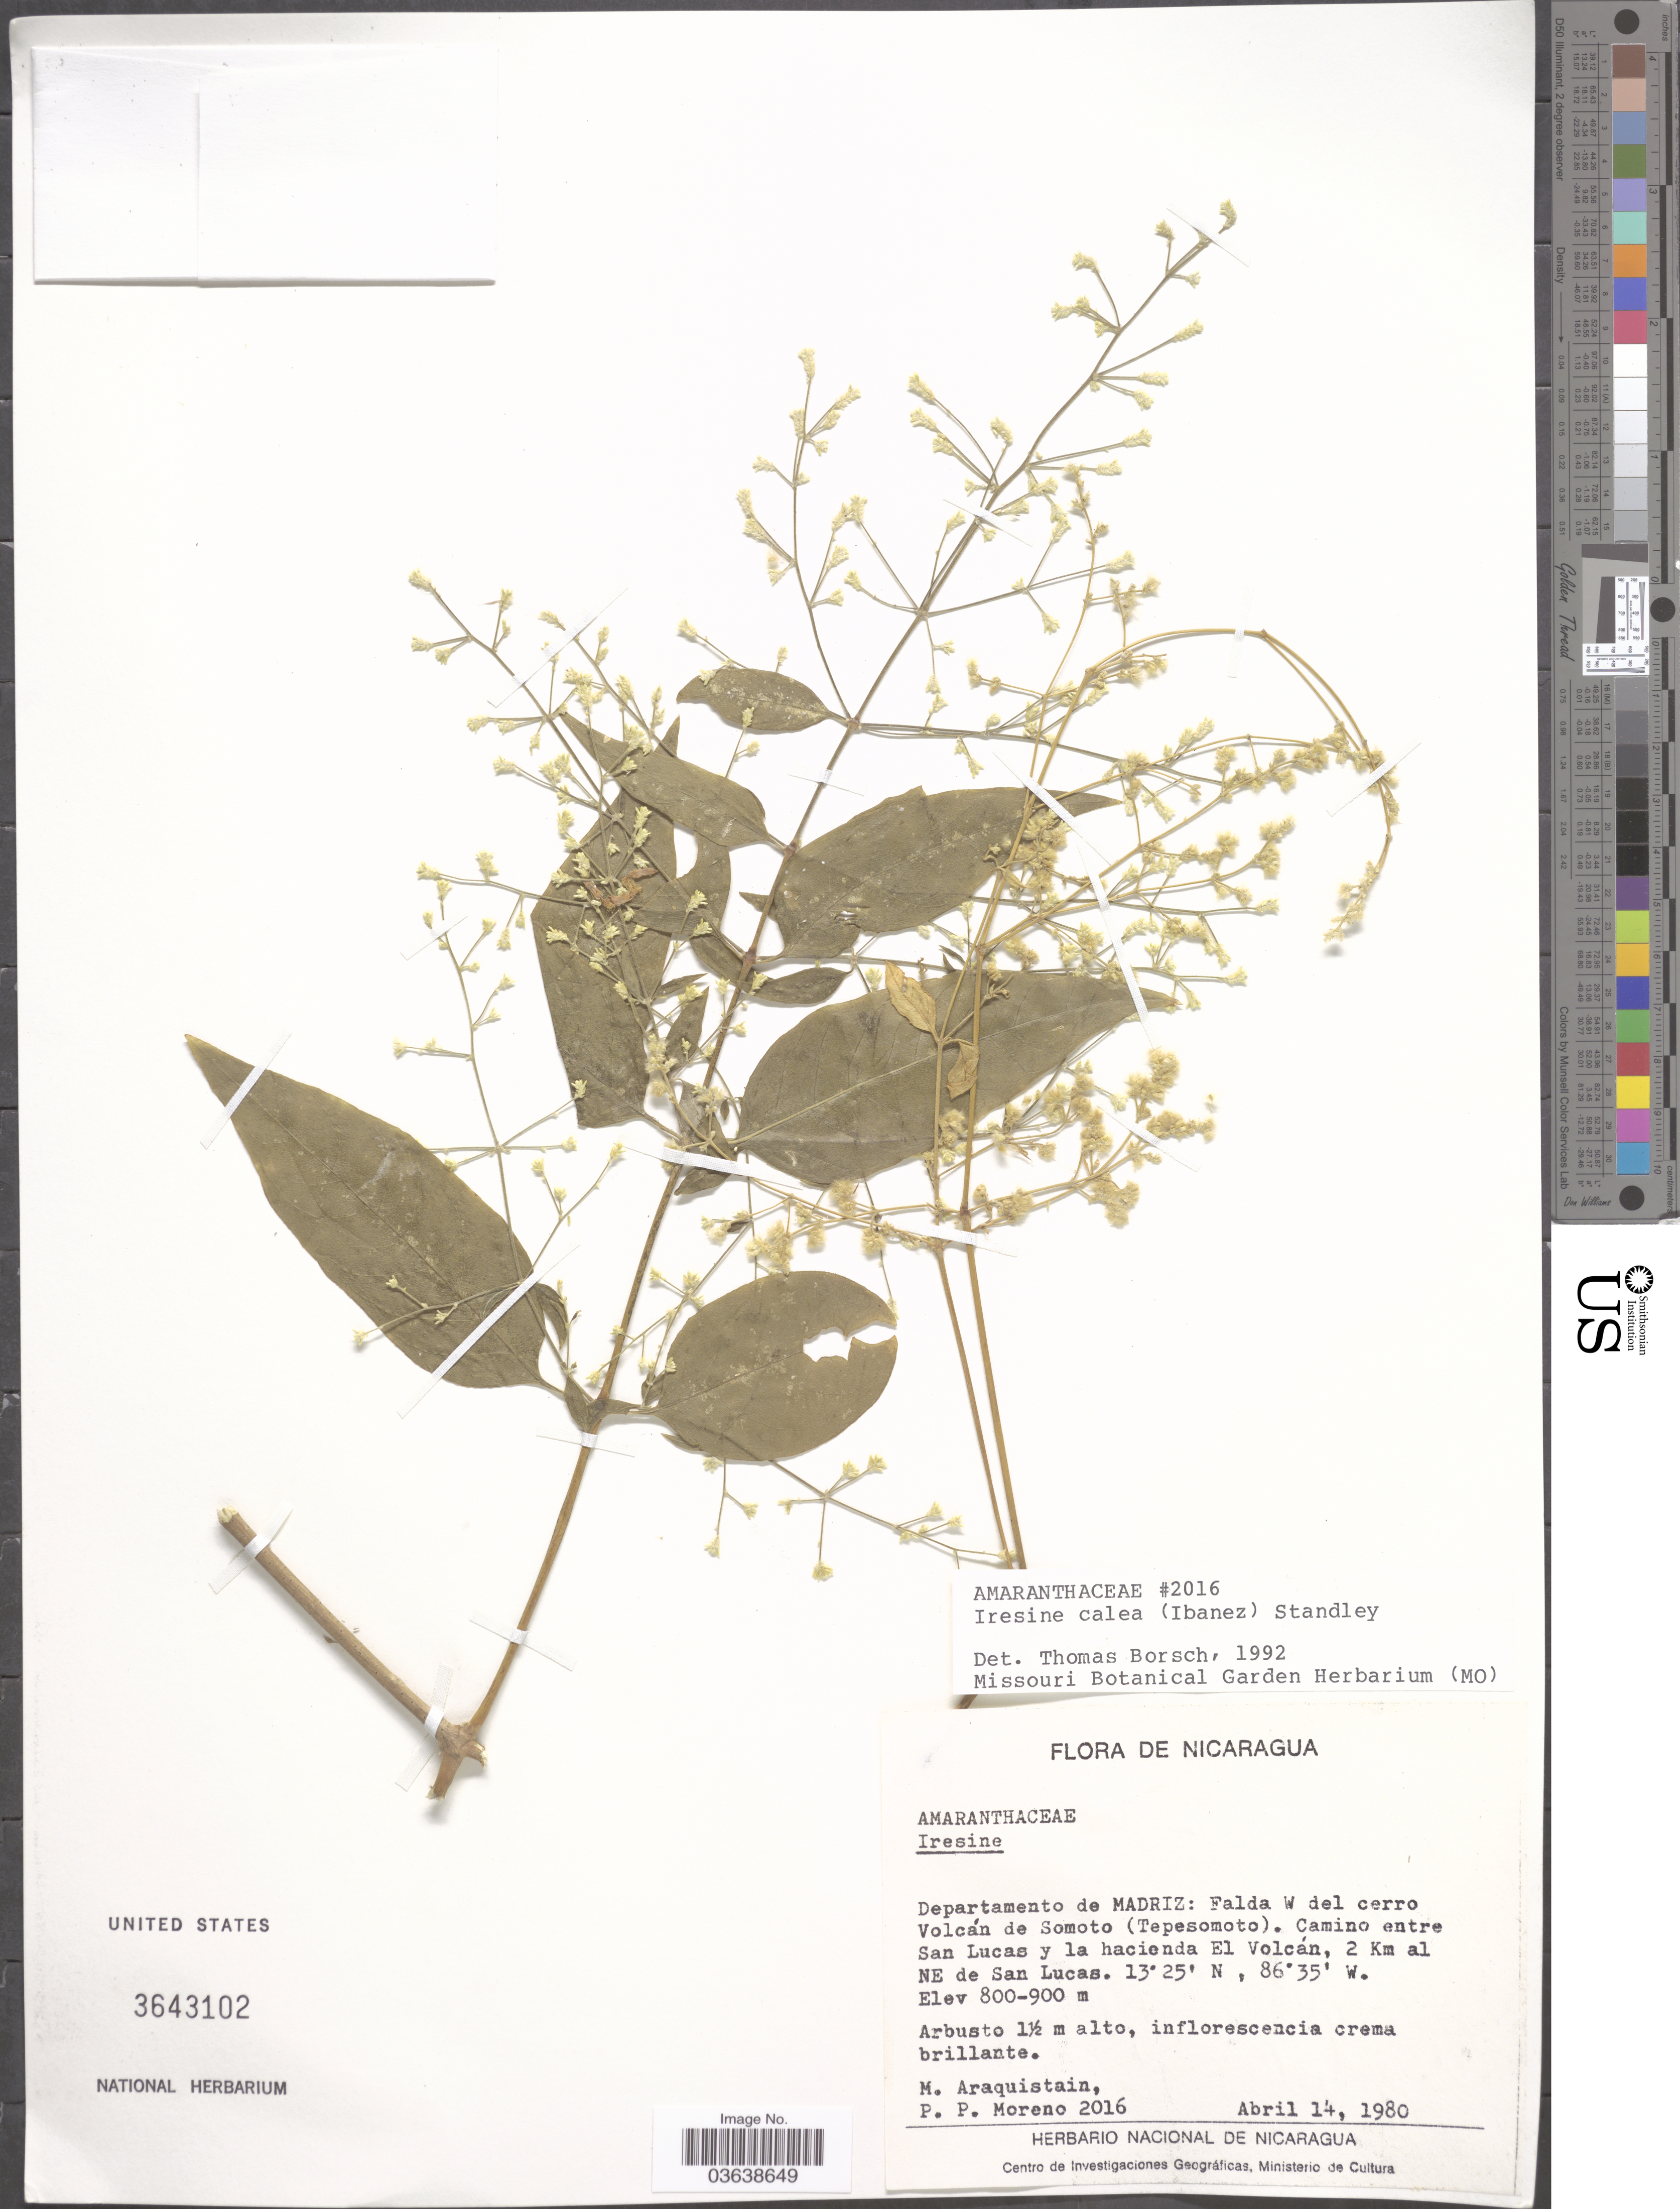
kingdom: Plantae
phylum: Tracheophyta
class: Magnoliopsida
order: Caryophyllales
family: Amaranthaceae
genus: Iresine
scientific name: Iresine calea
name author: (Ibáñez) Standl.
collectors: M. Araquistain & P. Moreno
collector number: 2016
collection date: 1980-04-14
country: Nicaragua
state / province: Madriz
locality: Departamento de Madriz: Falda W del cerro Volcán de Somoto (Tepesomoto). Camino entre San Lucas y la hacienda El Volcán, 2 Km al NE de San Lucas.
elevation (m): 800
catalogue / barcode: US 3643102